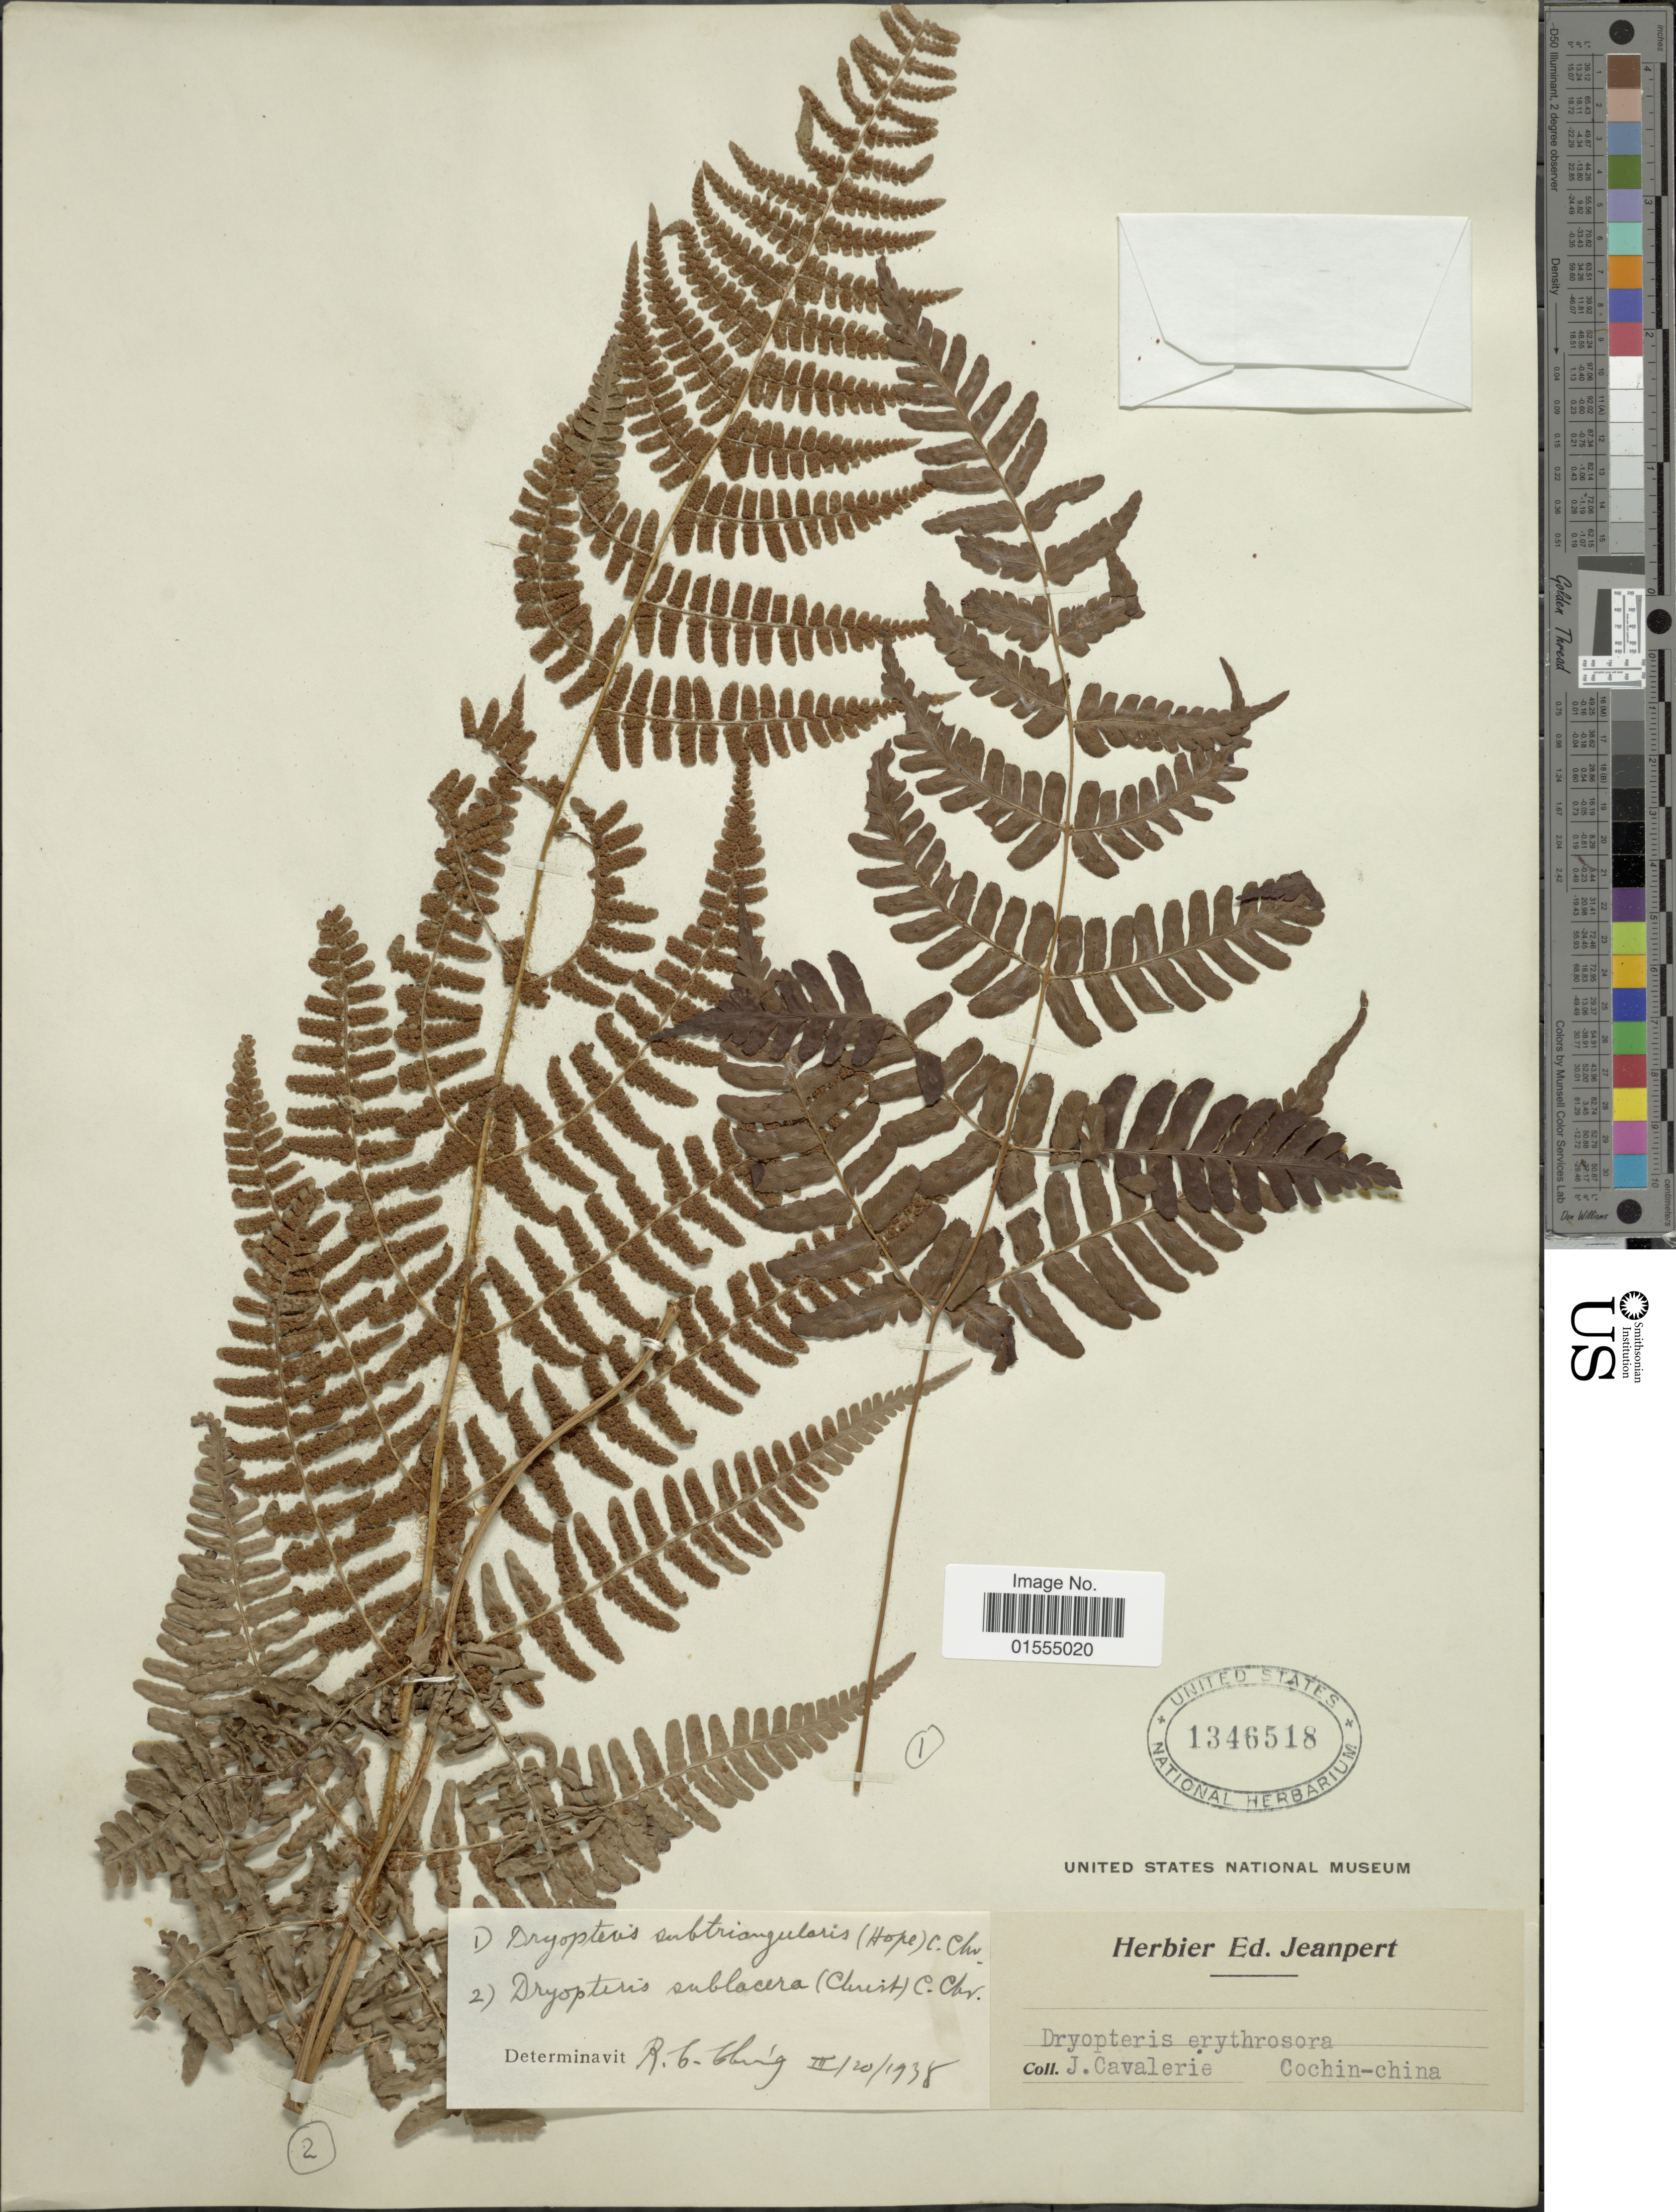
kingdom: Plantae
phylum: Tracheophyta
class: Polypodiopsida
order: Polypodiales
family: Dryopteridaceae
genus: Dryopteris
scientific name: Dryopteris subtriangularis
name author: (C. Hope) C. Chr.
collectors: J. Cavalerie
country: Vietnam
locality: Cochin-China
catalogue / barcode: US 1346518